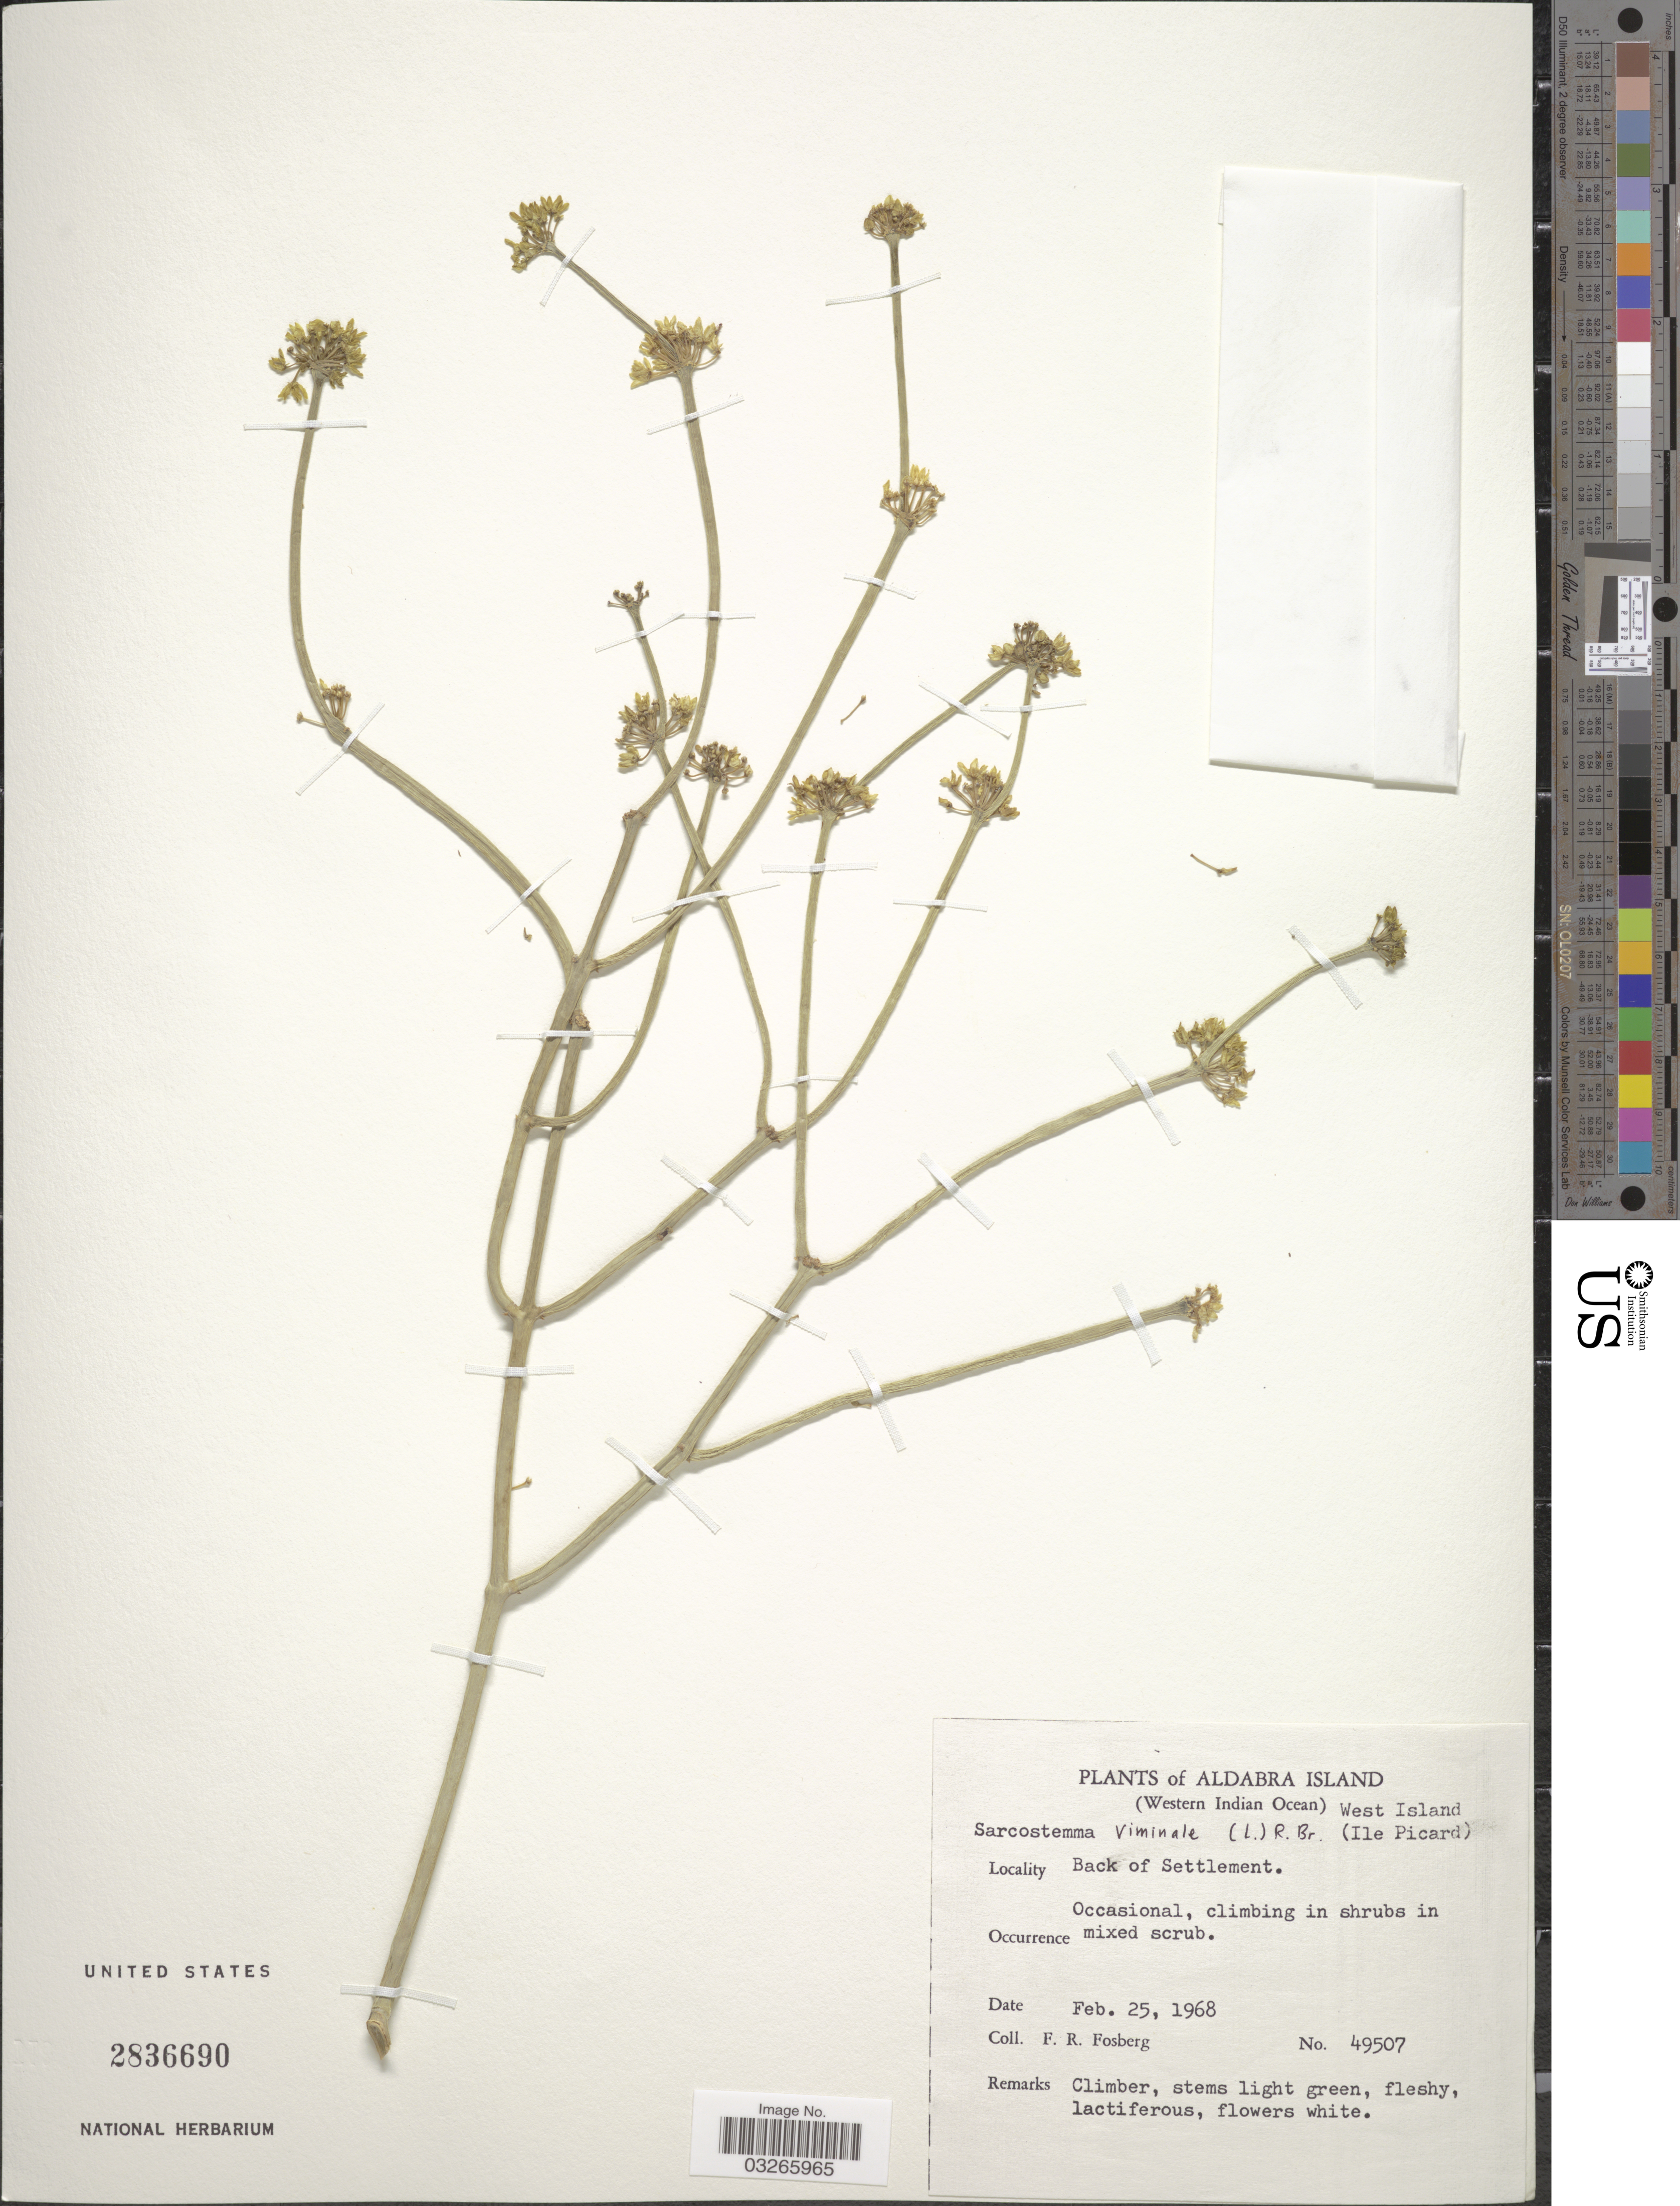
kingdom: Plantae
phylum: Tracheophyta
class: Magnoliopsida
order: Gentianales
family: Apocynaceae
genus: Sarcostemma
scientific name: Sarcostemma viminale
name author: (Linn) R. Br.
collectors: F. R. Fosberg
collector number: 49507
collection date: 1968-02-25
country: Seychelles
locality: Aldabra Island. (Western Indian Ocean) West Island. Back of Settlement.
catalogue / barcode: US 2836690